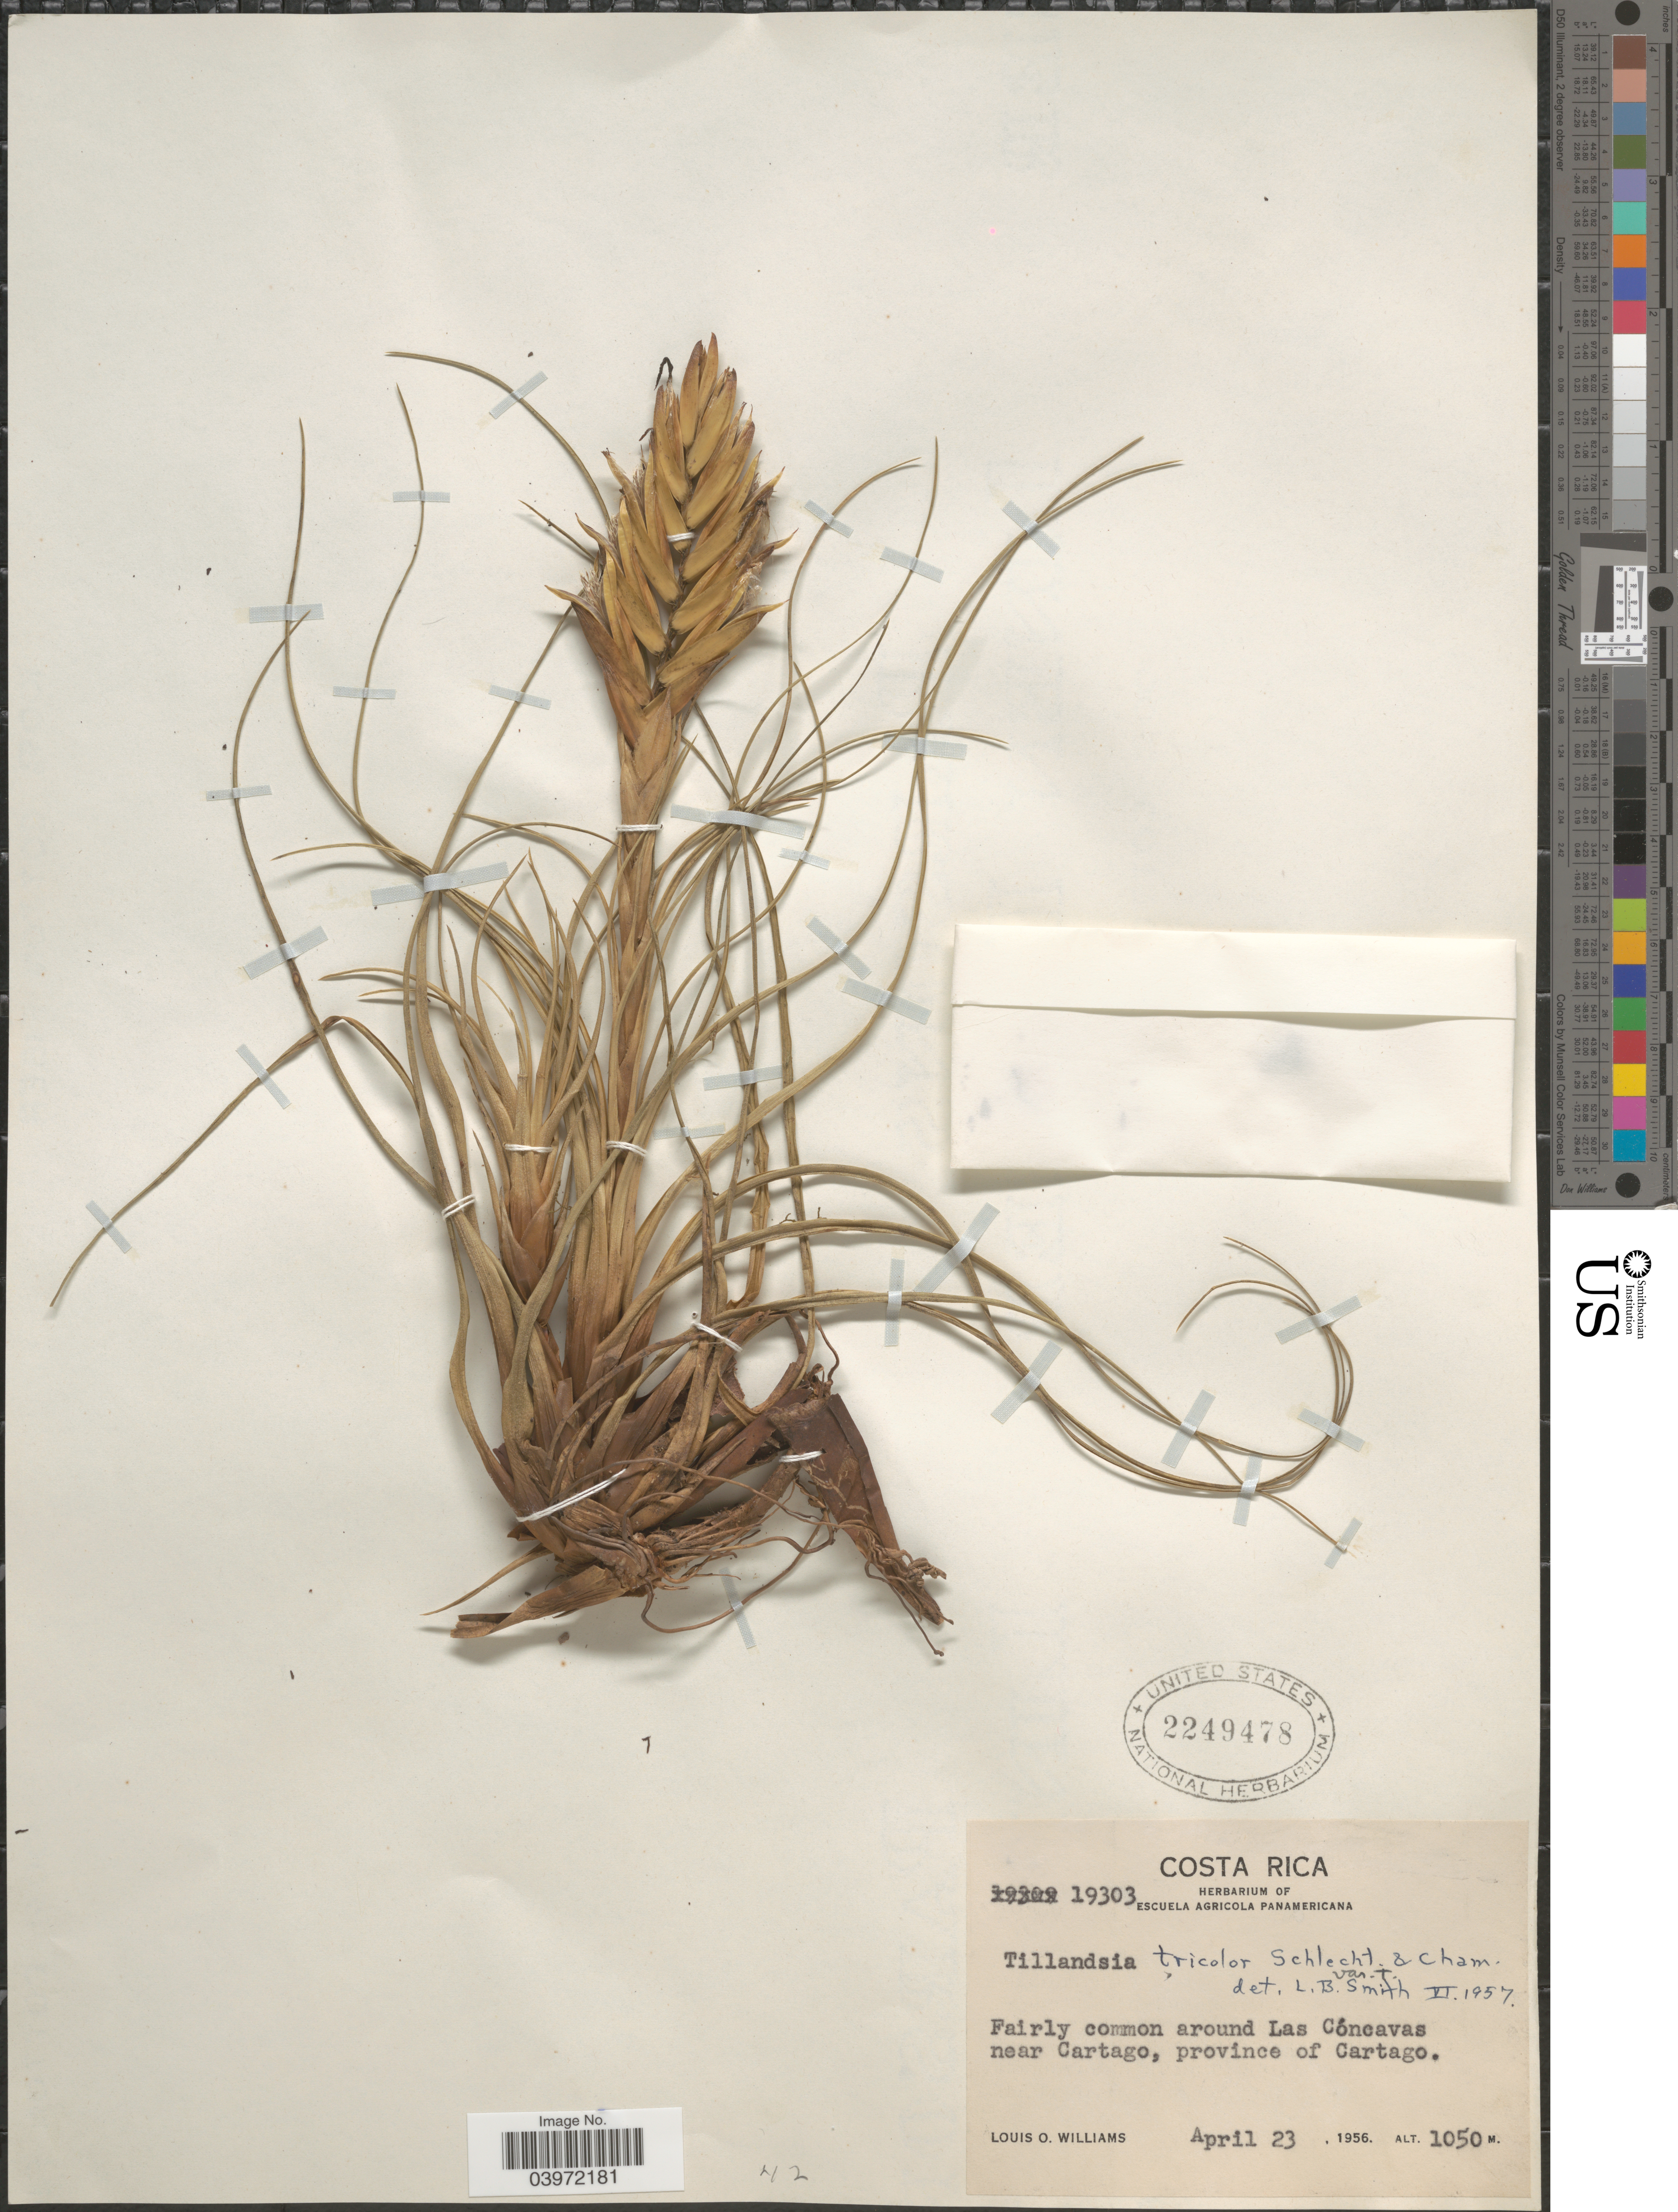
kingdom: Plantae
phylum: Tracheophyta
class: Liliopsida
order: Poales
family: Bromeliaceae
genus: Tillandsia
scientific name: Tillandsia tricolor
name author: Schltdl. & Cham.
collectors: L. O. Williams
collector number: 19303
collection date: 1956-04-23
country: Costa Rica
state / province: Cartago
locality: Around Las Cóncavas near Cartago.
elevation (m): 1050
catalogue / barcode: US 2249478